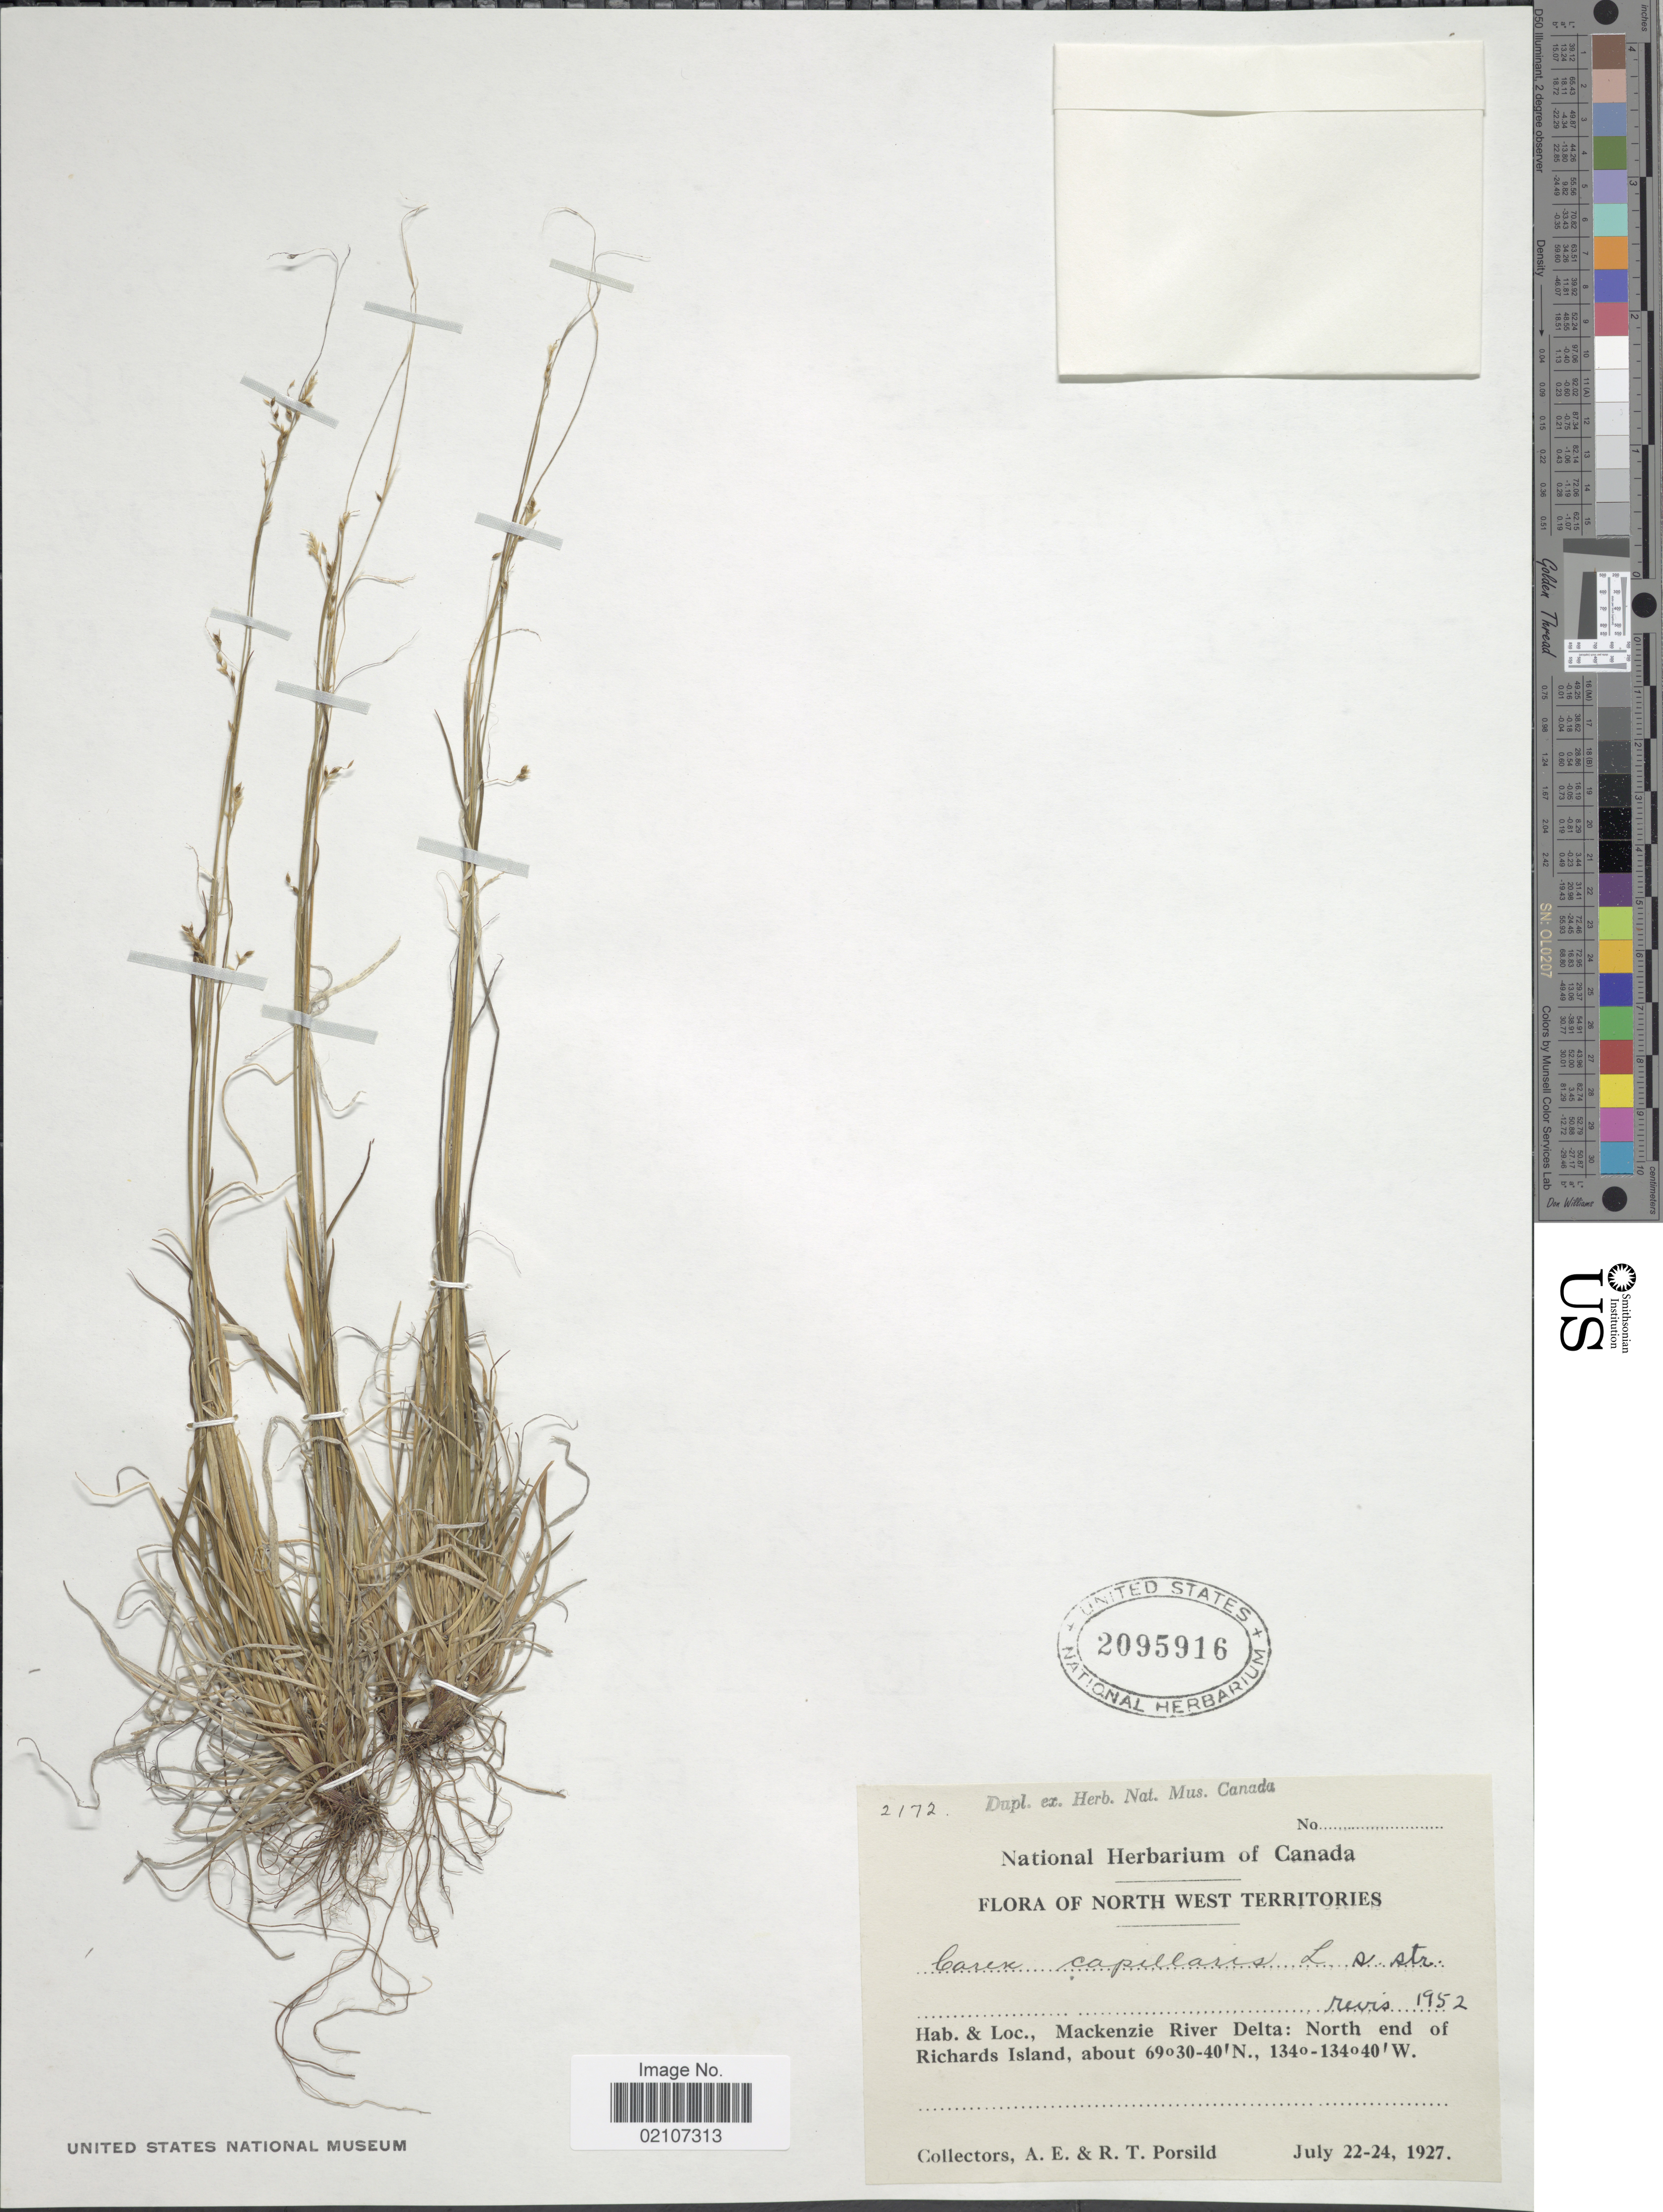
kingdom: Plantae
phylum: Tracheophyta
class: Liliopsida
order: Poales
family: Cyperaceae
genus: Carex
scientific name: Carex capillaris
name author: L.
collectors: A. E. Porsild & R. T. Porsild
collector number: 2172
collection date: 1927-07-22/1927-07-24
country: Canada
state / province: Northwest Territories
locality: North West Territories. Mackenzie River Delta: North end of Richards Island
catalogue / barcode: US 2095916